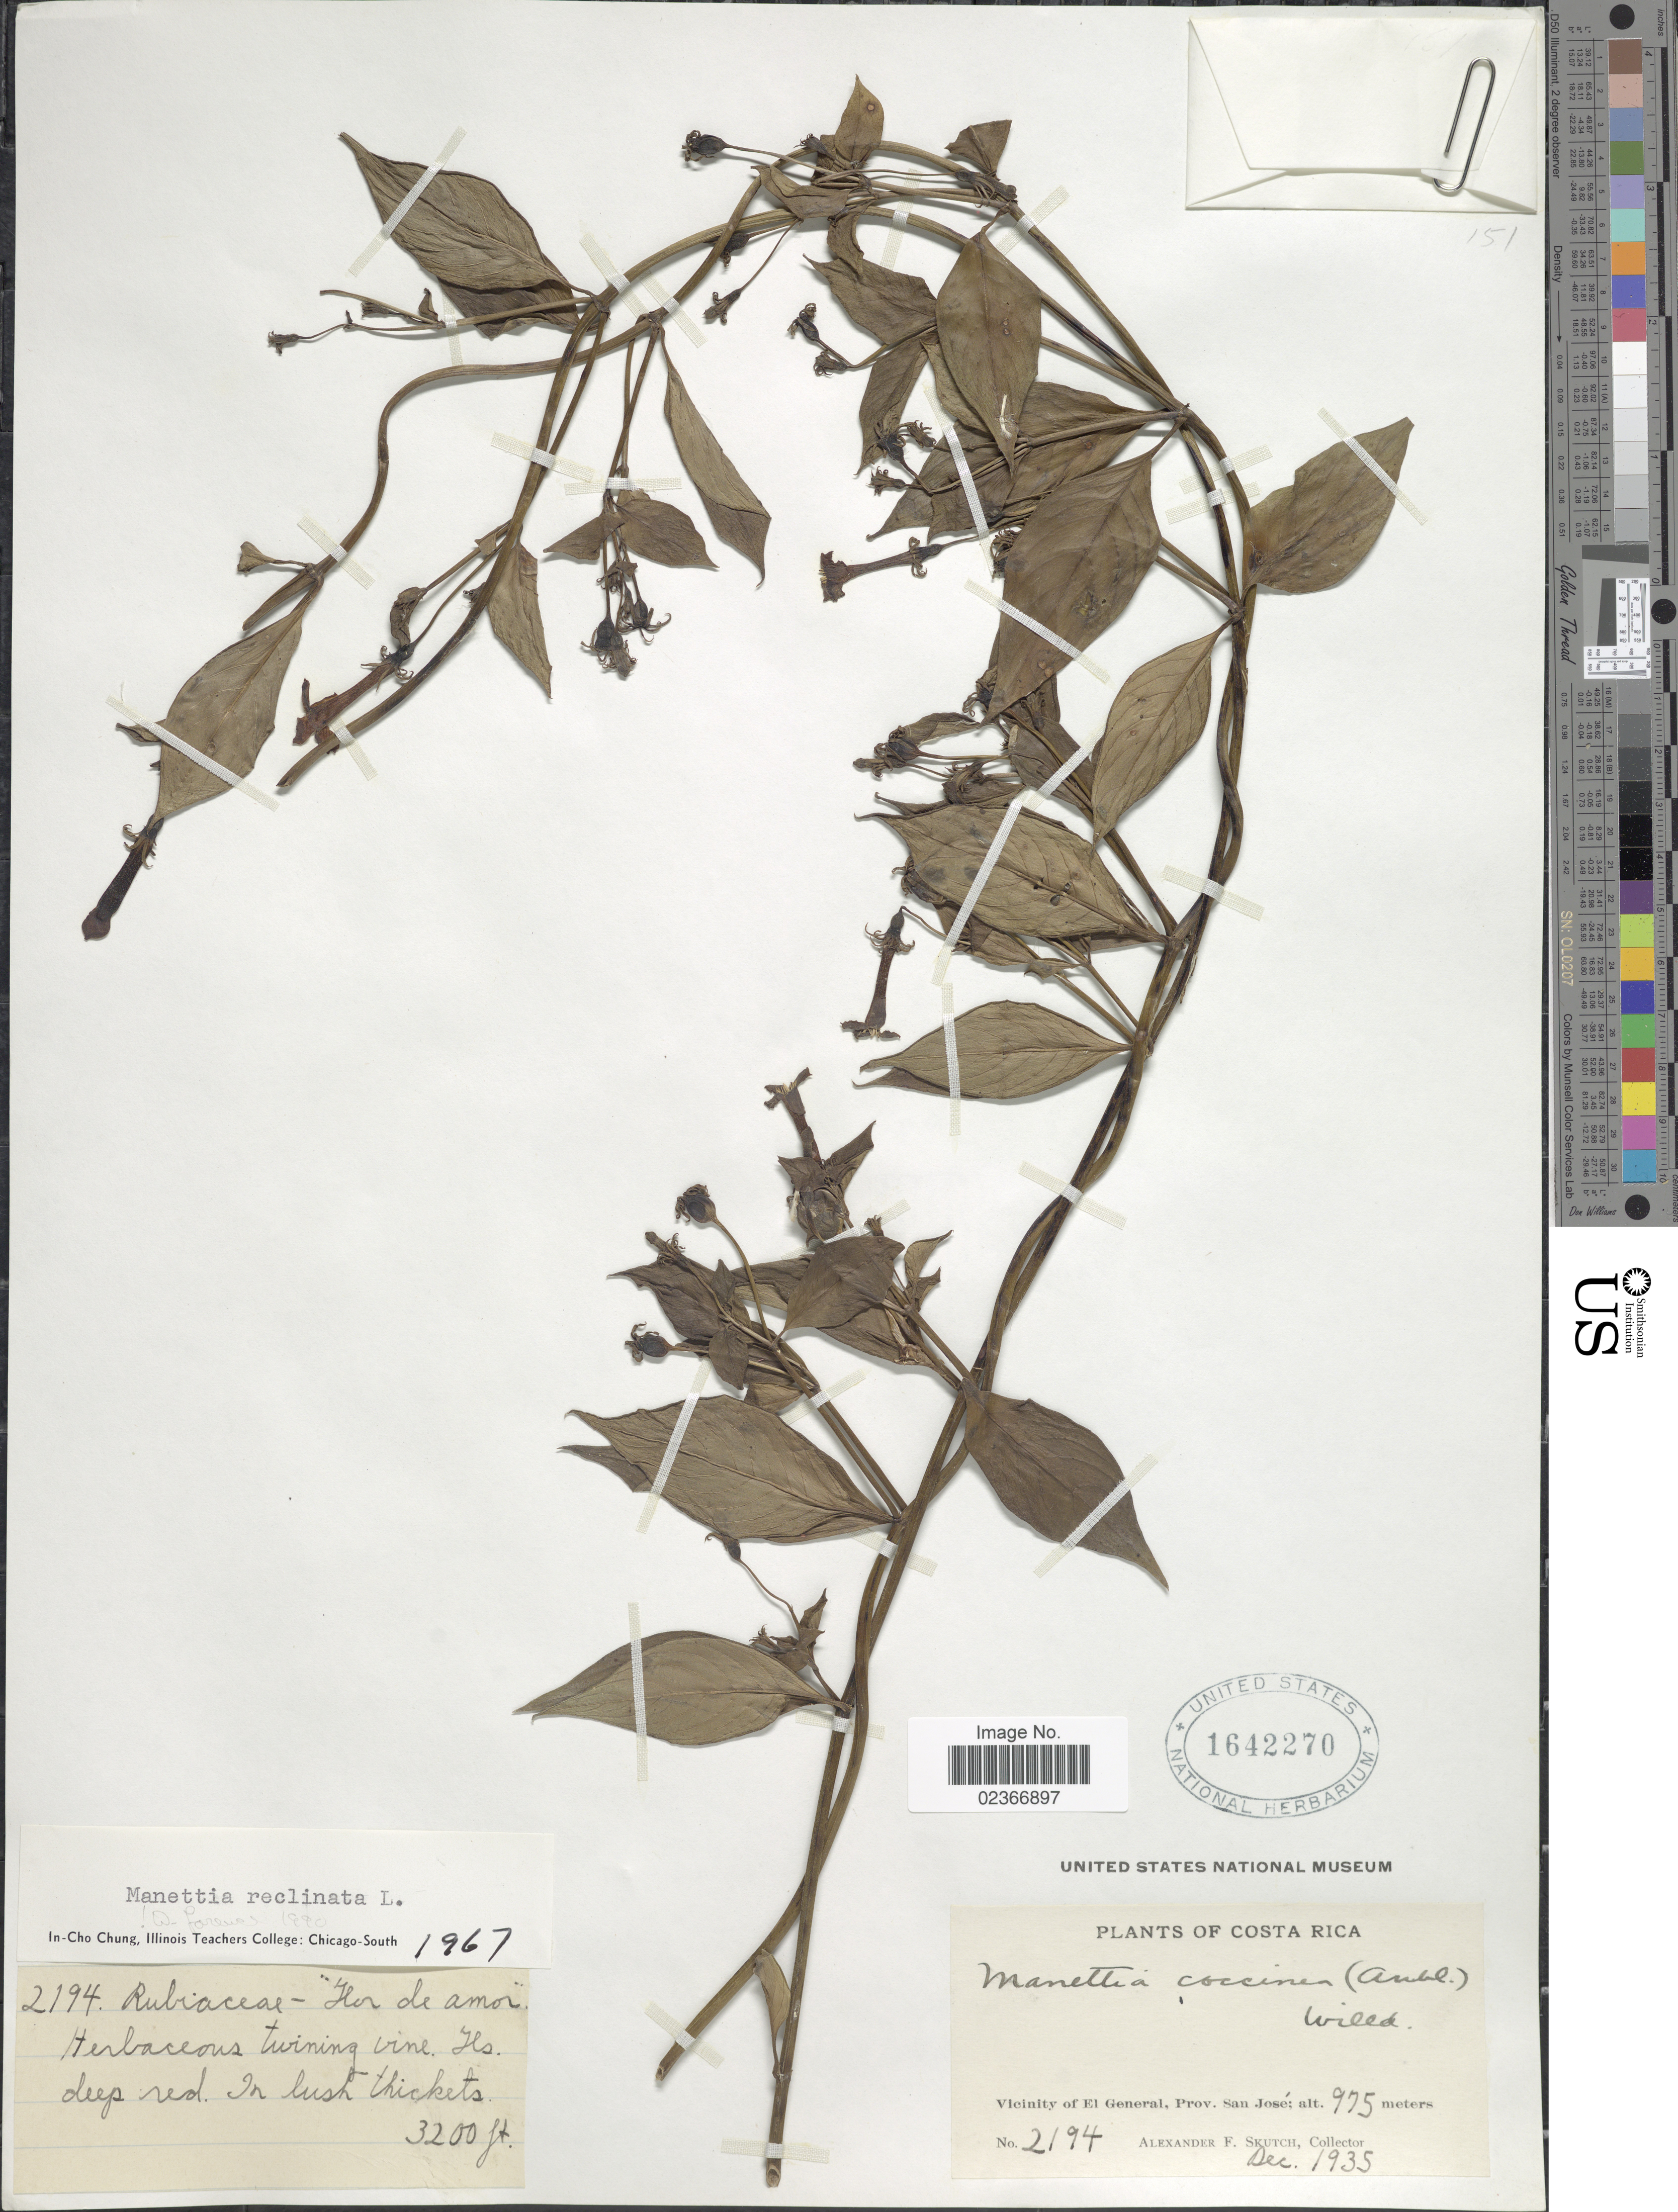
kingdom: Plantae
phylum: Tracheophyta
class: Magnoliopsida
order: Gentianales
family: Rubiaceae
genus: Manettia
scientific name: Manettia reclinata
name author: L.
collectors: A. F. Skutch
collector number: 2194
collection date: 1935-12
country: Costa Rica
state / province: San José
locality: Vicinity of El General, Prov. San Jose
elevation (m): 975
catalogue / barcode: US 1642270